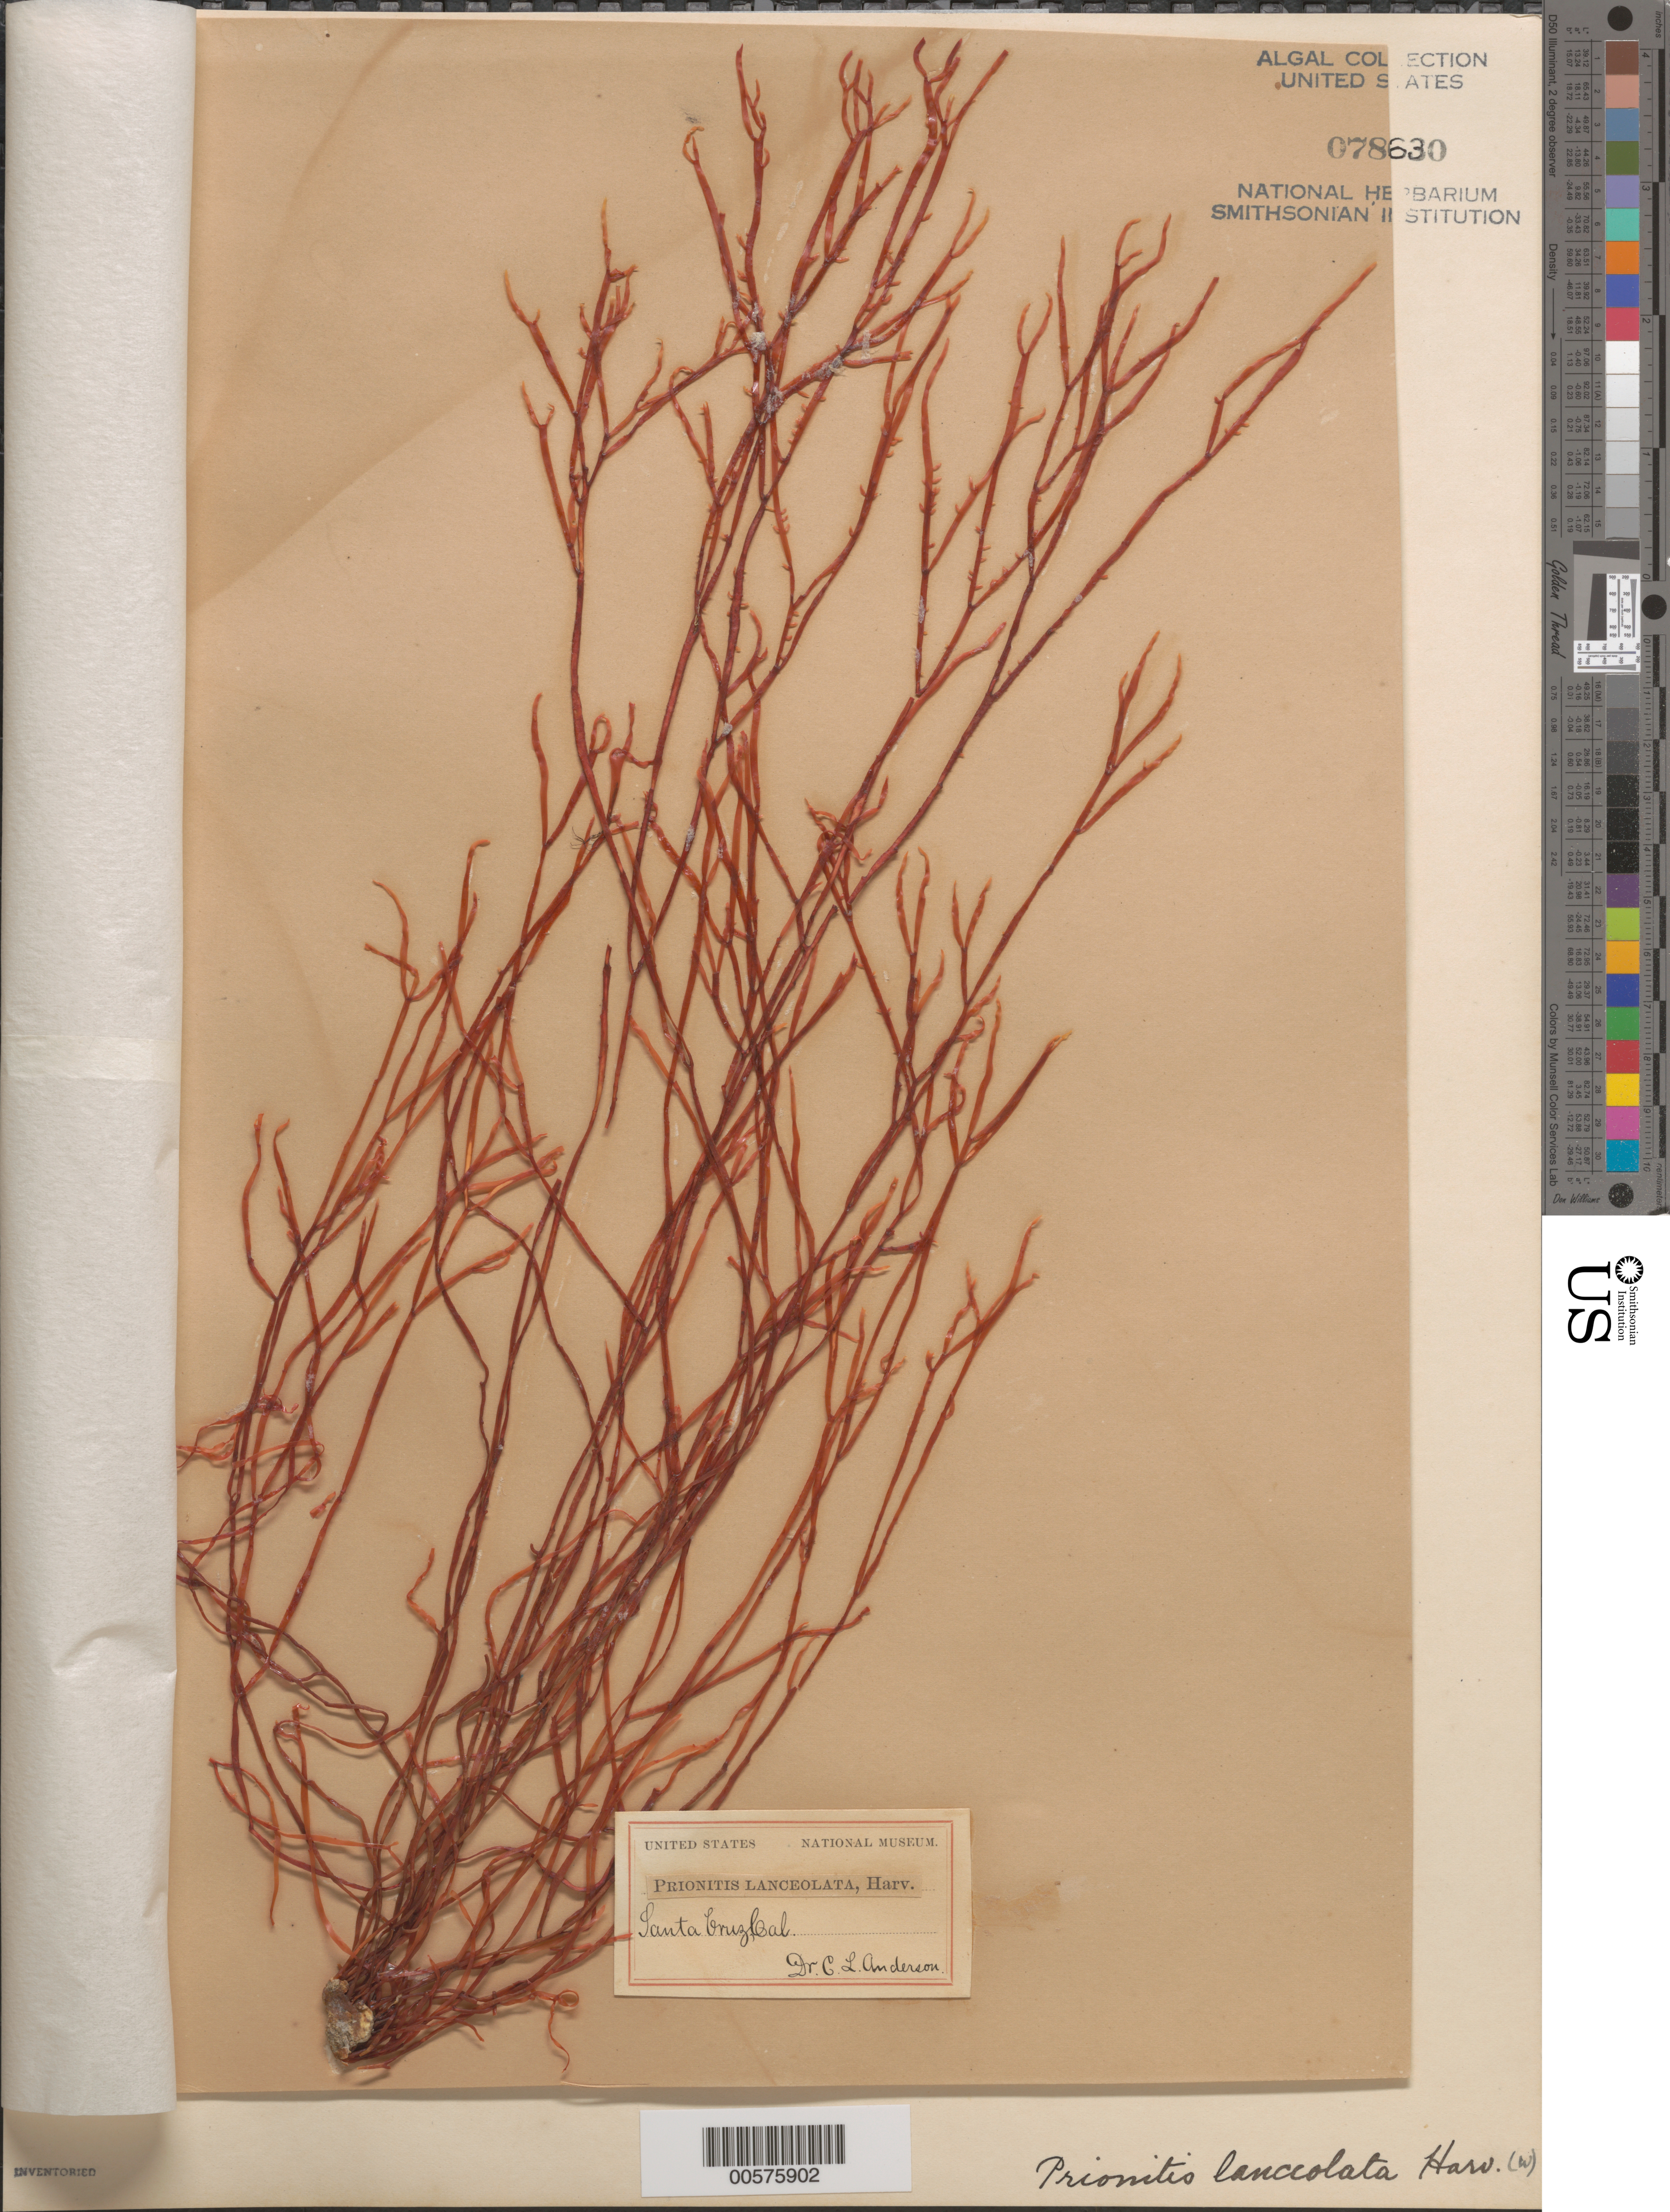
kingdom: Plantae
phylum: Rhodophyta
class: Florideophyceae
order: Cryptonemiales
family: Cryptonemiaceae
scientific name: Prionitis lanceolata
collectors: C. L. Anderson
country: United States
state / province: California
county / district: Santa Cruz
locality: Santa Cruz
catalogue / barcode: US 78630